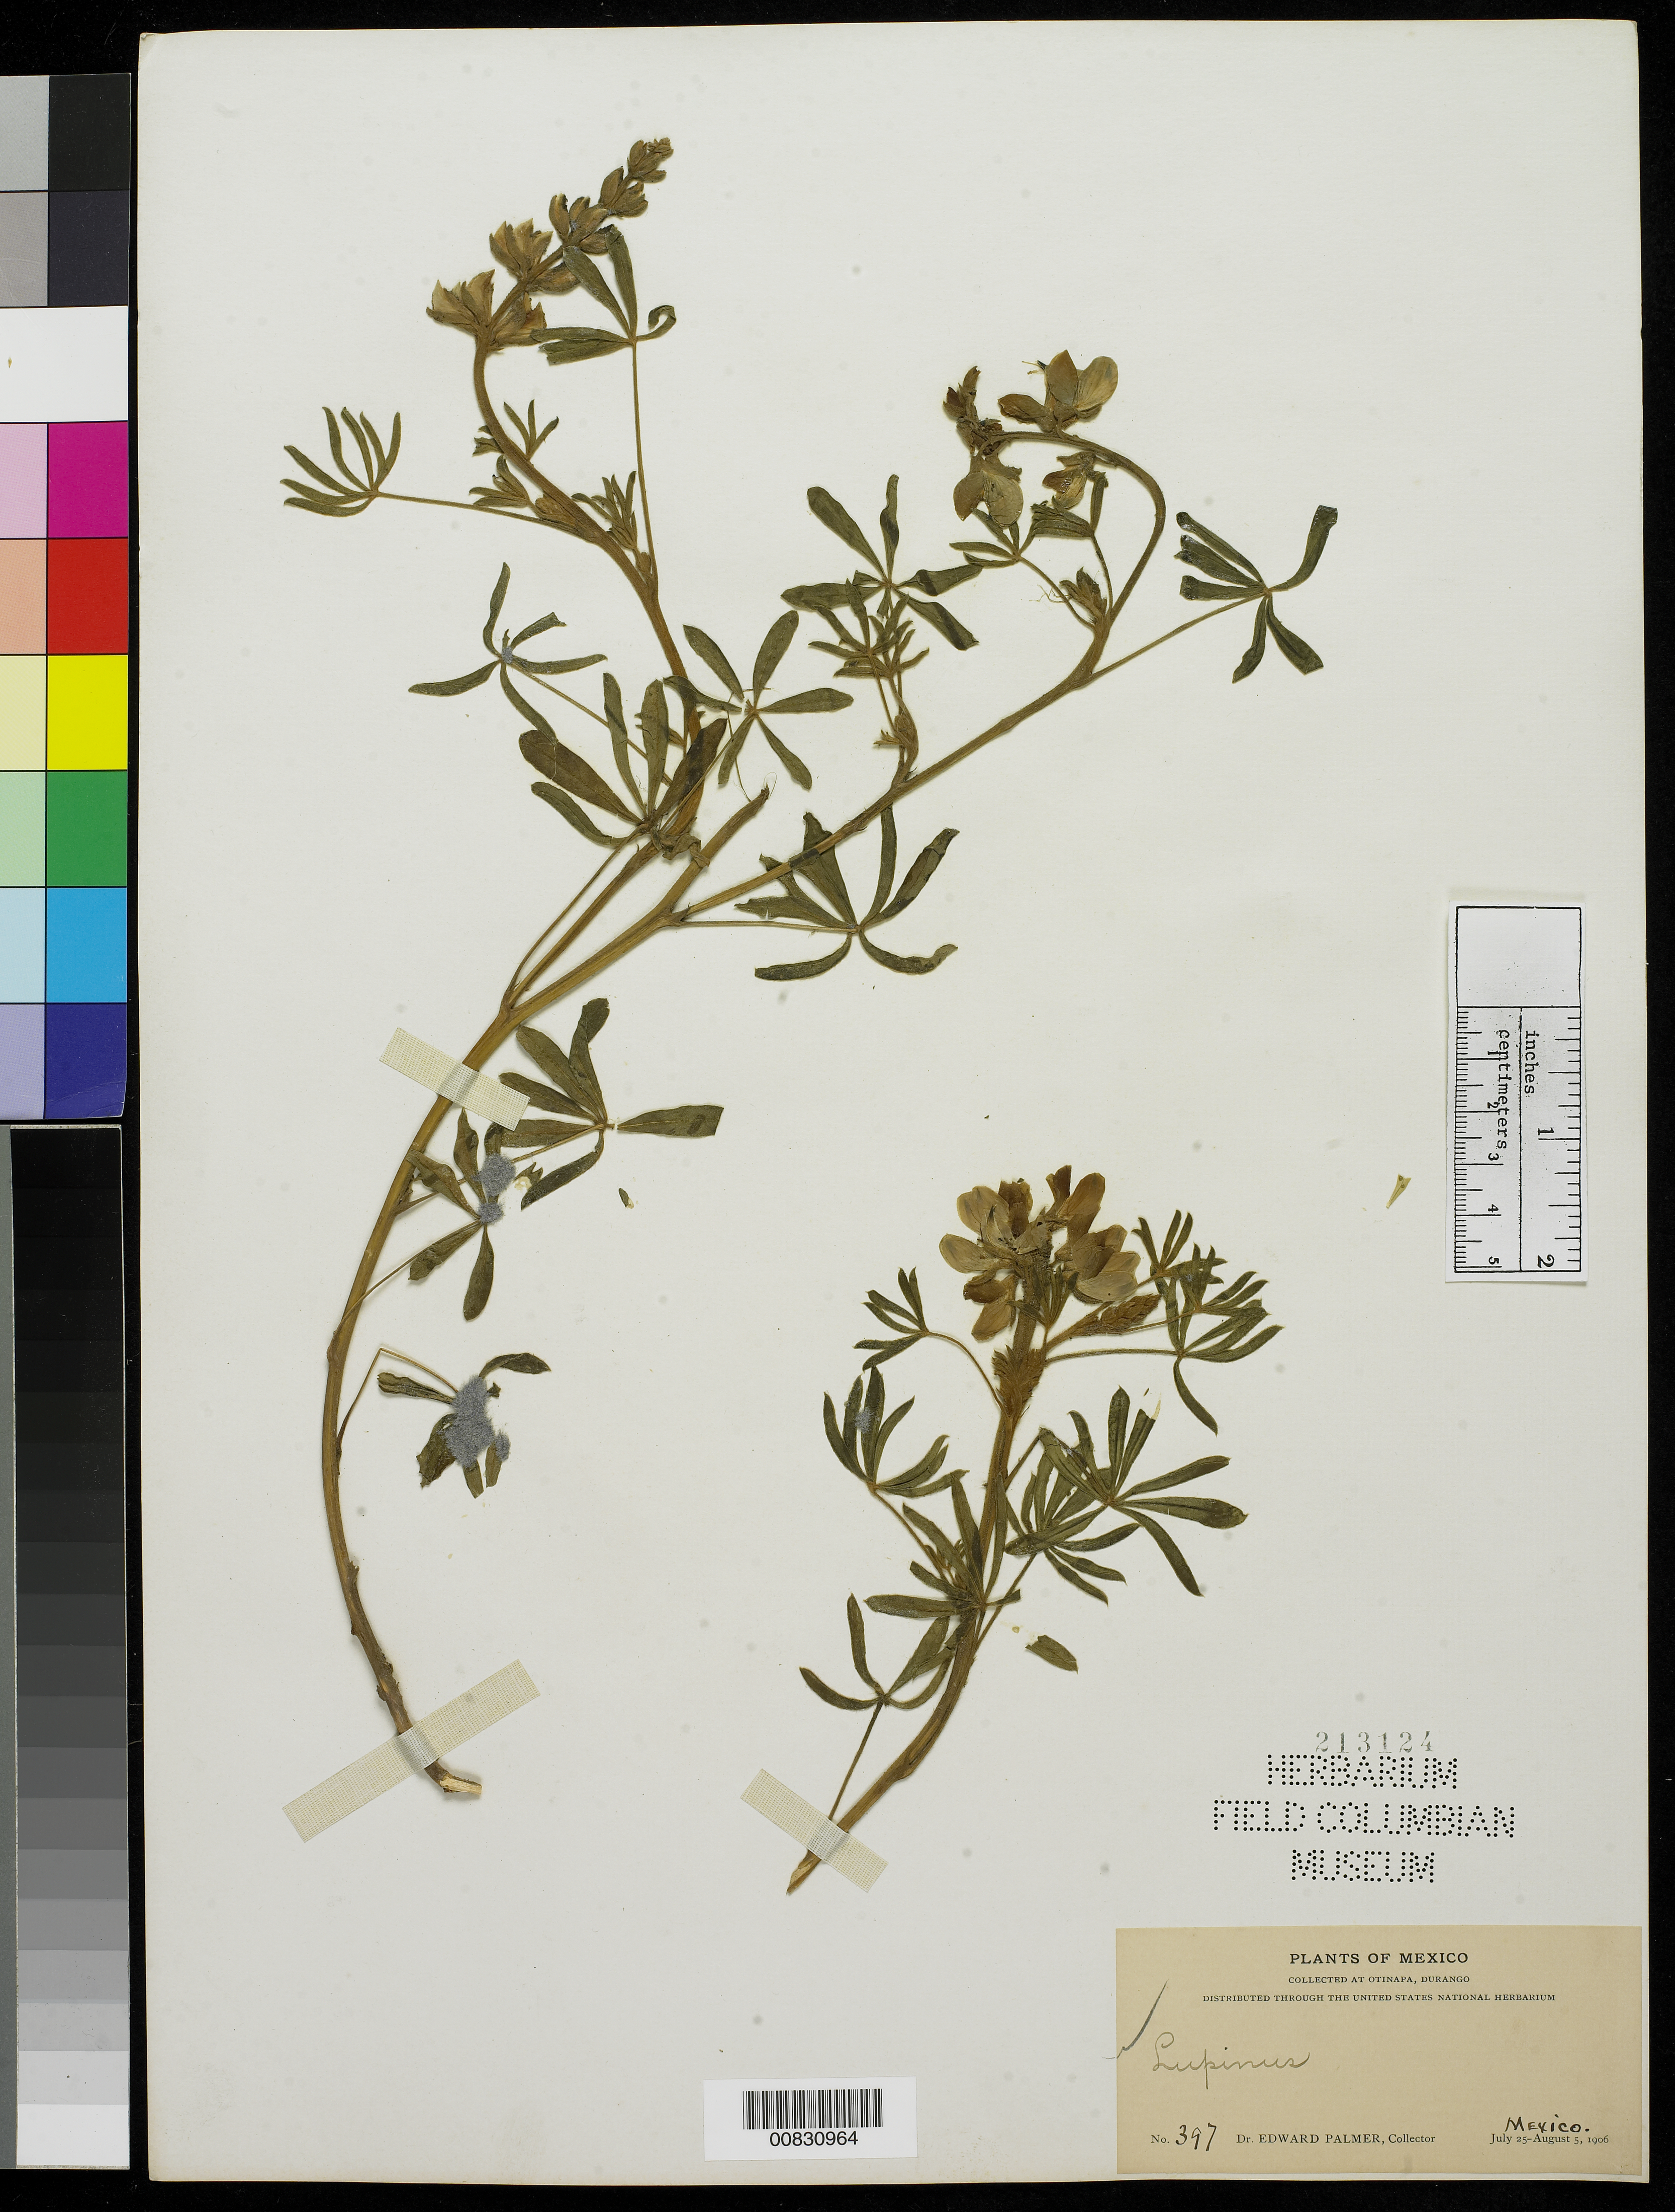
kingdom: Plantae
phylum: Tracheophyta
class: Magnoliopsida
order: Fabales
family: Fabaceae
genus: Lupinus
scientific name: Lupinus sp.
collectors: E. Palmer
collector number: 397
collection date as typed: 25 Jul 1906 to 05 Aug 1906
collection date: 1906-07-25/1906-08-05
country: Mexico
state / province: Durango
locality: Otinapa, Durango.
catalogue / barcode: US 213124